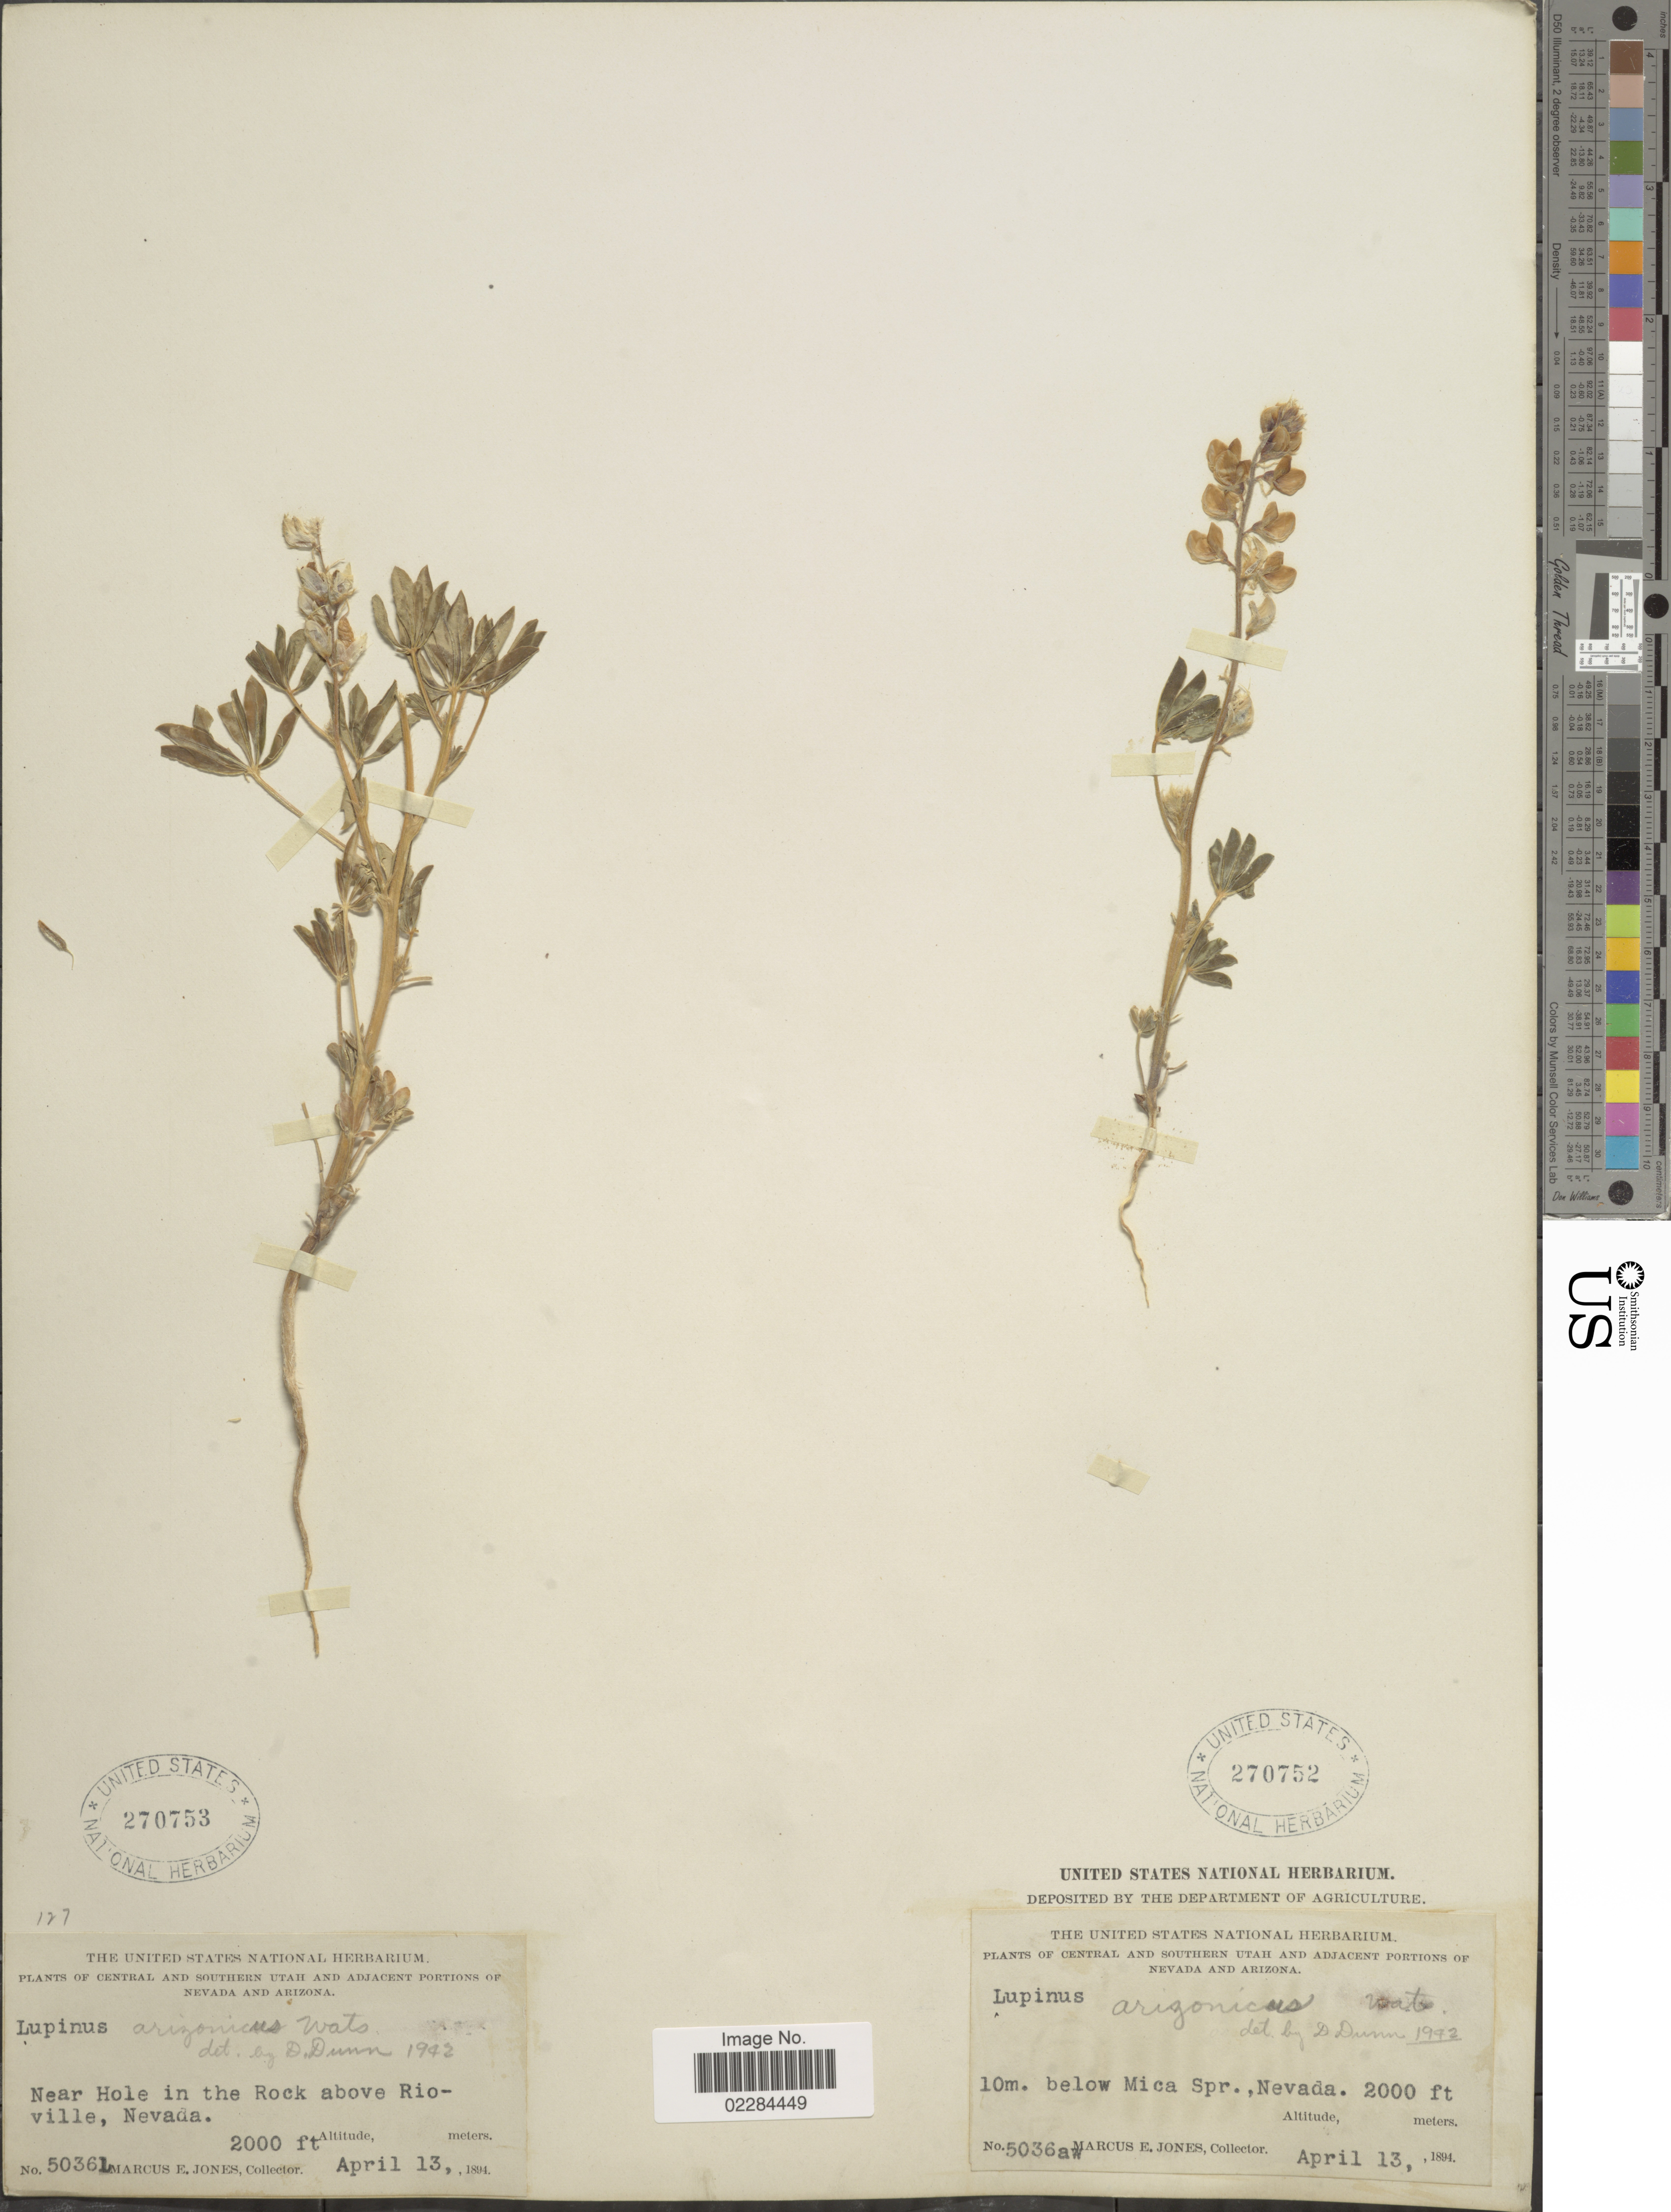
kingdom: Plantae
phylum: Tracheophyta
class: Magnoliopsida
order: Fabales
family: Fabaceae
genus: Lupinus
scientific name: Lupinus arizonicus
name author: (S. Watson) S. Watson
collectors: M. E. Jones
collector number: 50361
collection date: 1894-04-13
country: United States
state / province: Nevada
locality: Near Hole in the Rock above Rioville.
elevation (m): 610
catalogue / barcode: US 270753